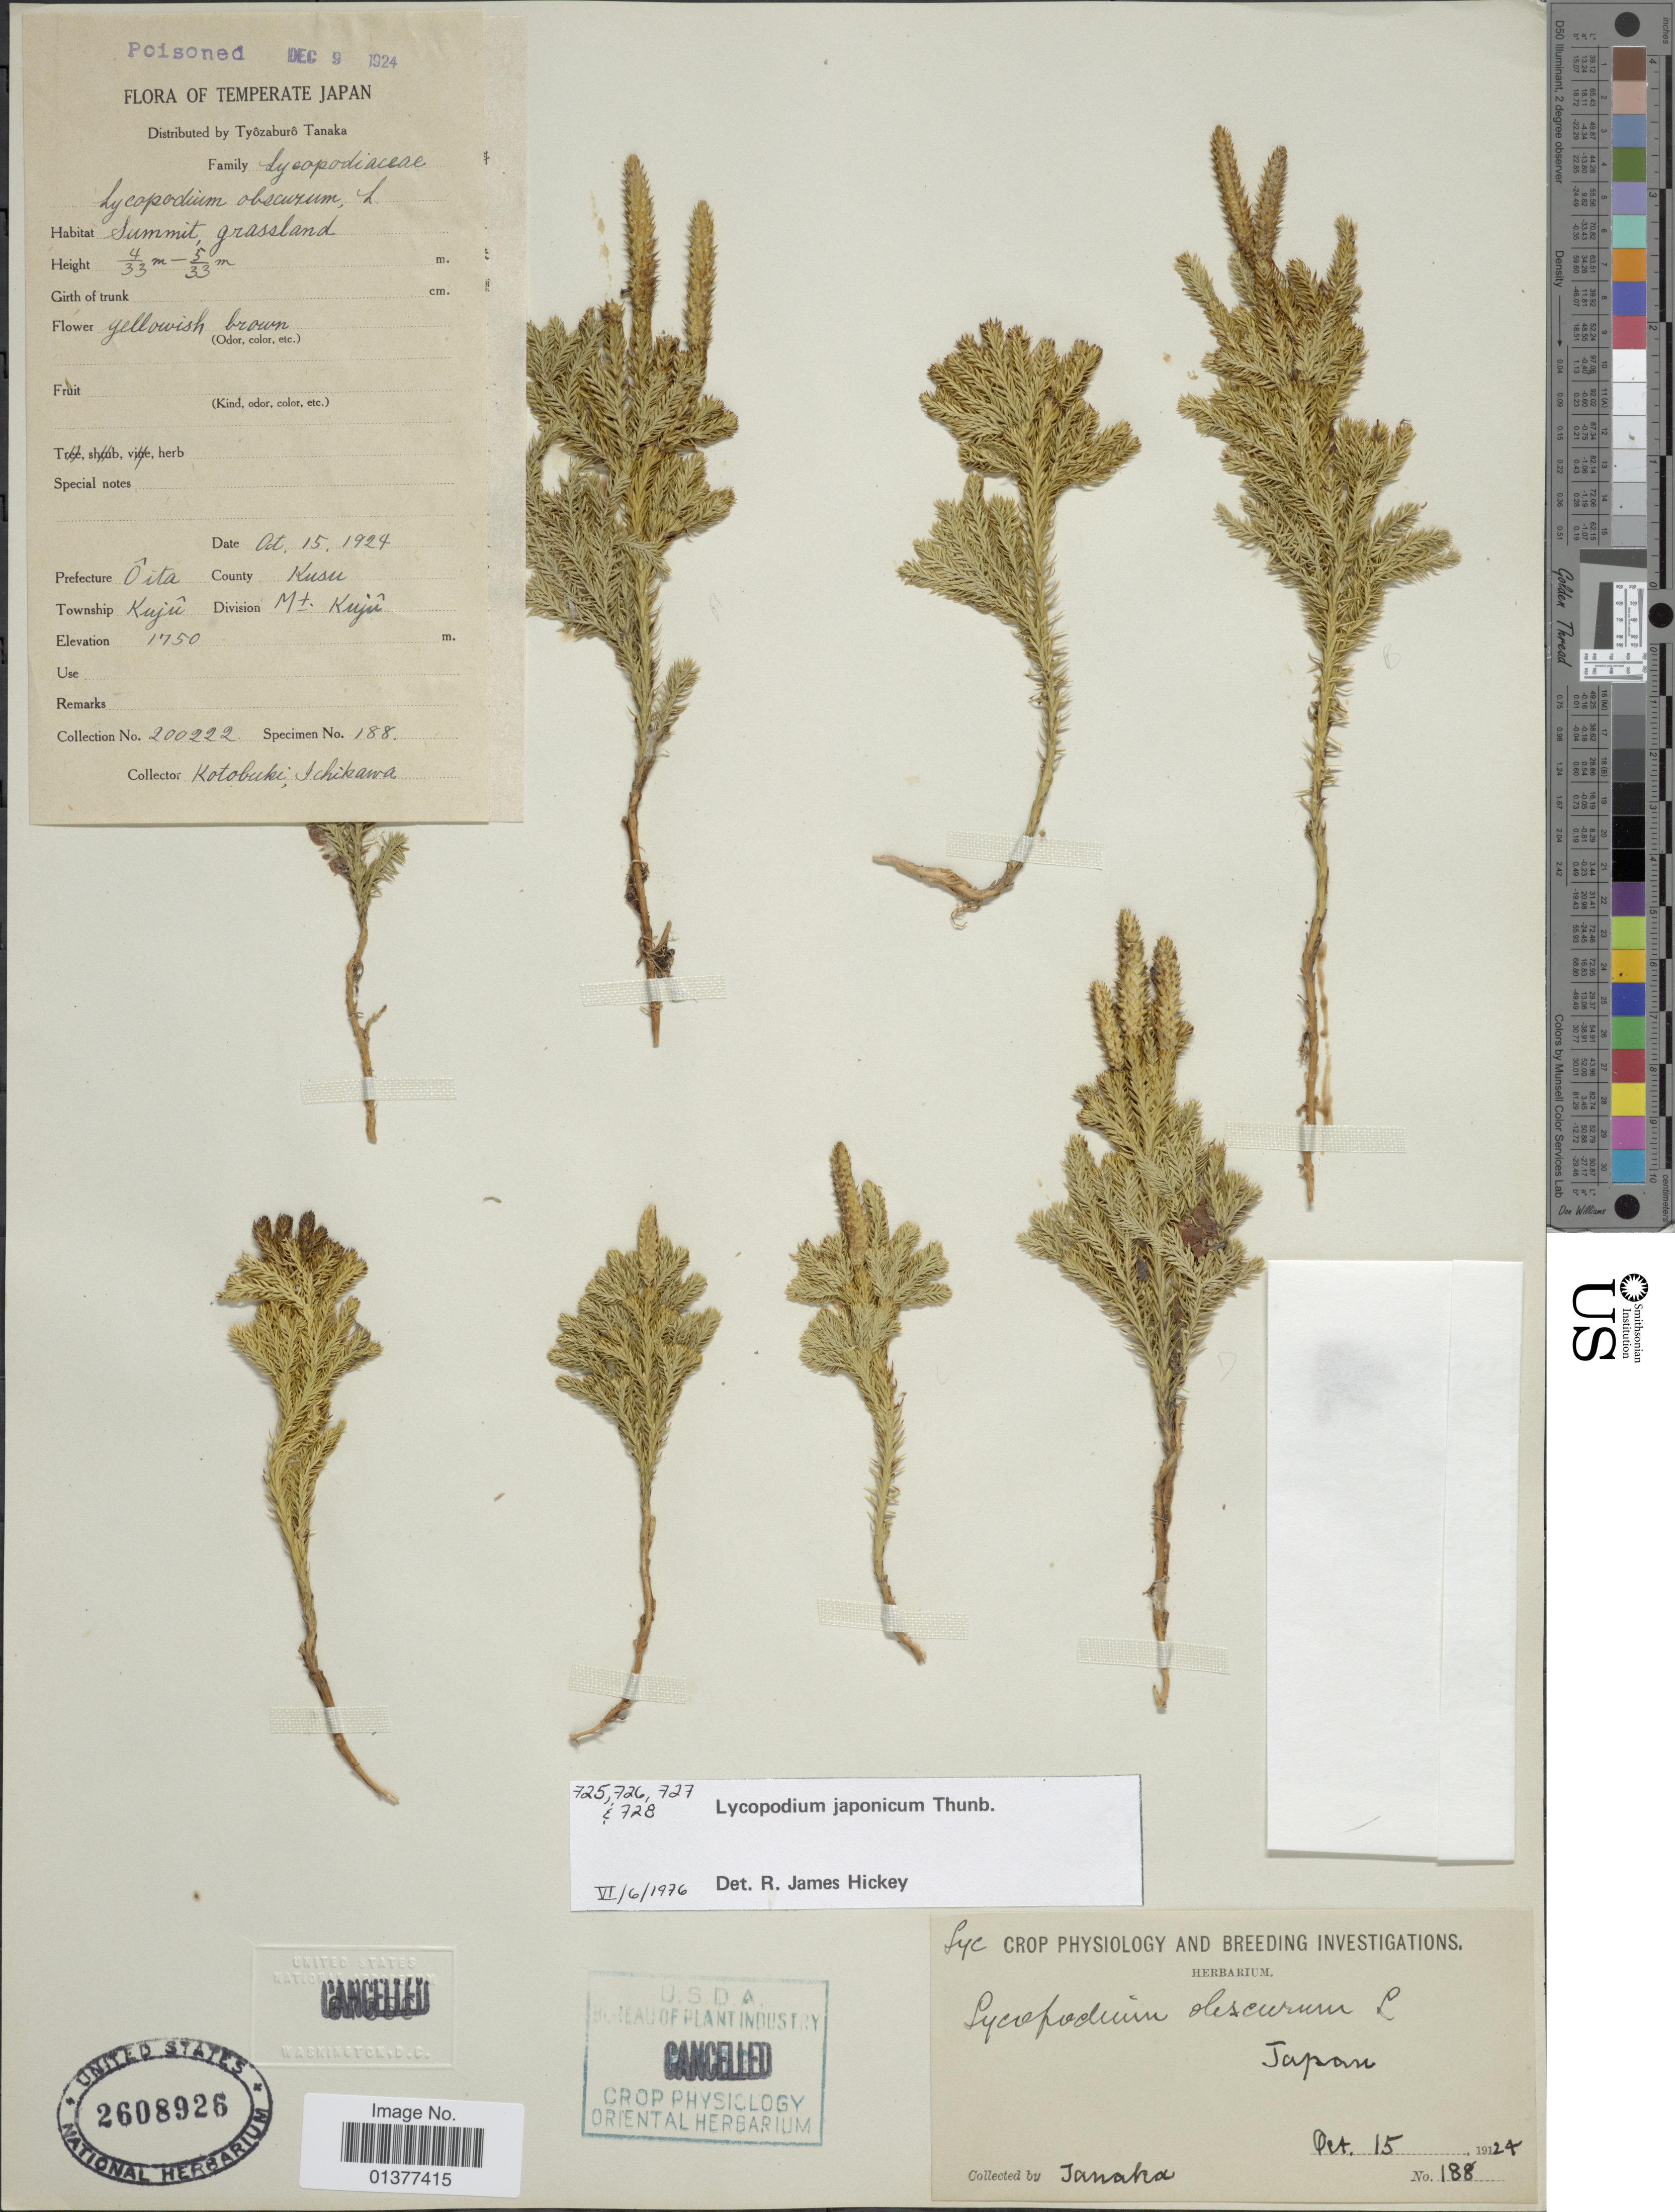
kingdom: Plantae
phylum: Tracheophyta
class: Lycopodiopsida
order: Lycopodiales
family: Lycopodiaceae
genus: Lycopodium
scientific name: Lycopodium japonicum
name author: Thunb.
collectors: K. Ichikawa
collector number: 200222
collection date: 1924-10-15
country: Japan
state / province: Oita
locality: Prefecture Oita, County Kusu, Township Kuju, Division Mt. Kuju.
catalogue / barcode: US 2608926